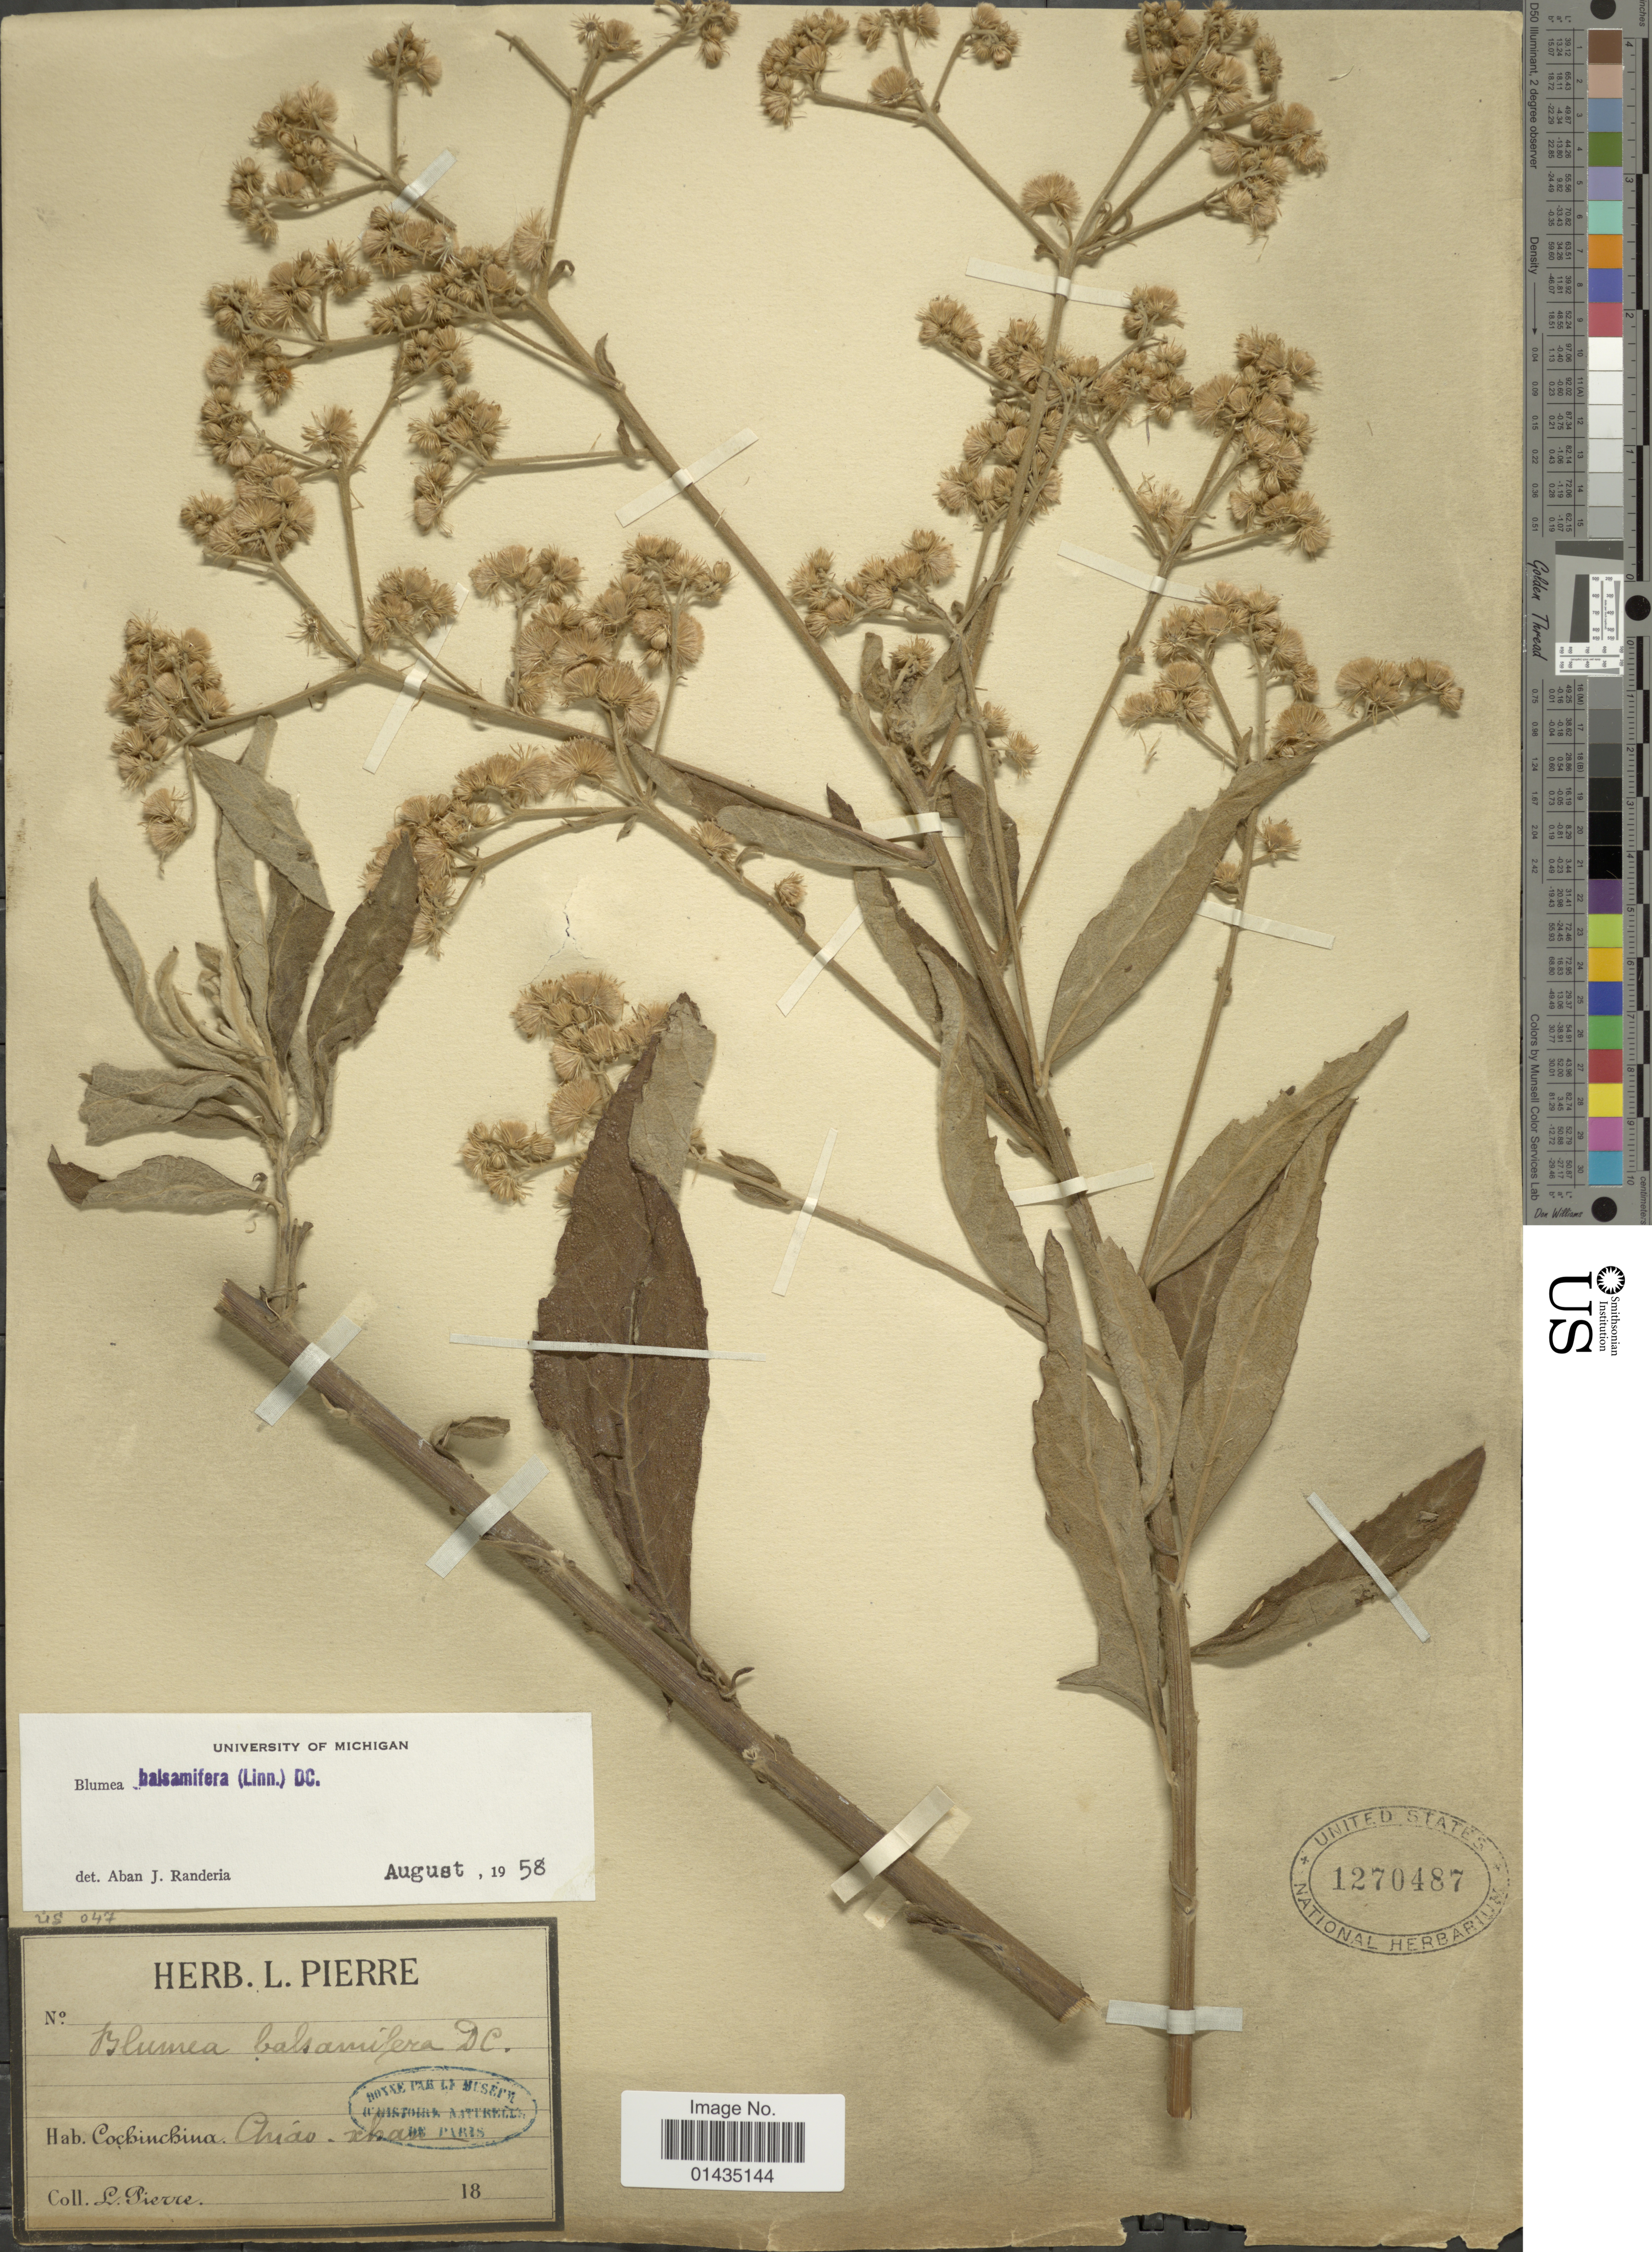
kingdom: Plantae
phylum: Tracheophyta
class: Magnoliopsida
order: Asterales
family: Asteraceae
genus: Blumea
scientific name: Blumea balsamifera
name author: (L.) DC.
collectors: L. Pierre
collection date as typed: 18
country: Vietnam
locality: Cochinchina, Chiao schan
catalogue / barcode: US 1270487